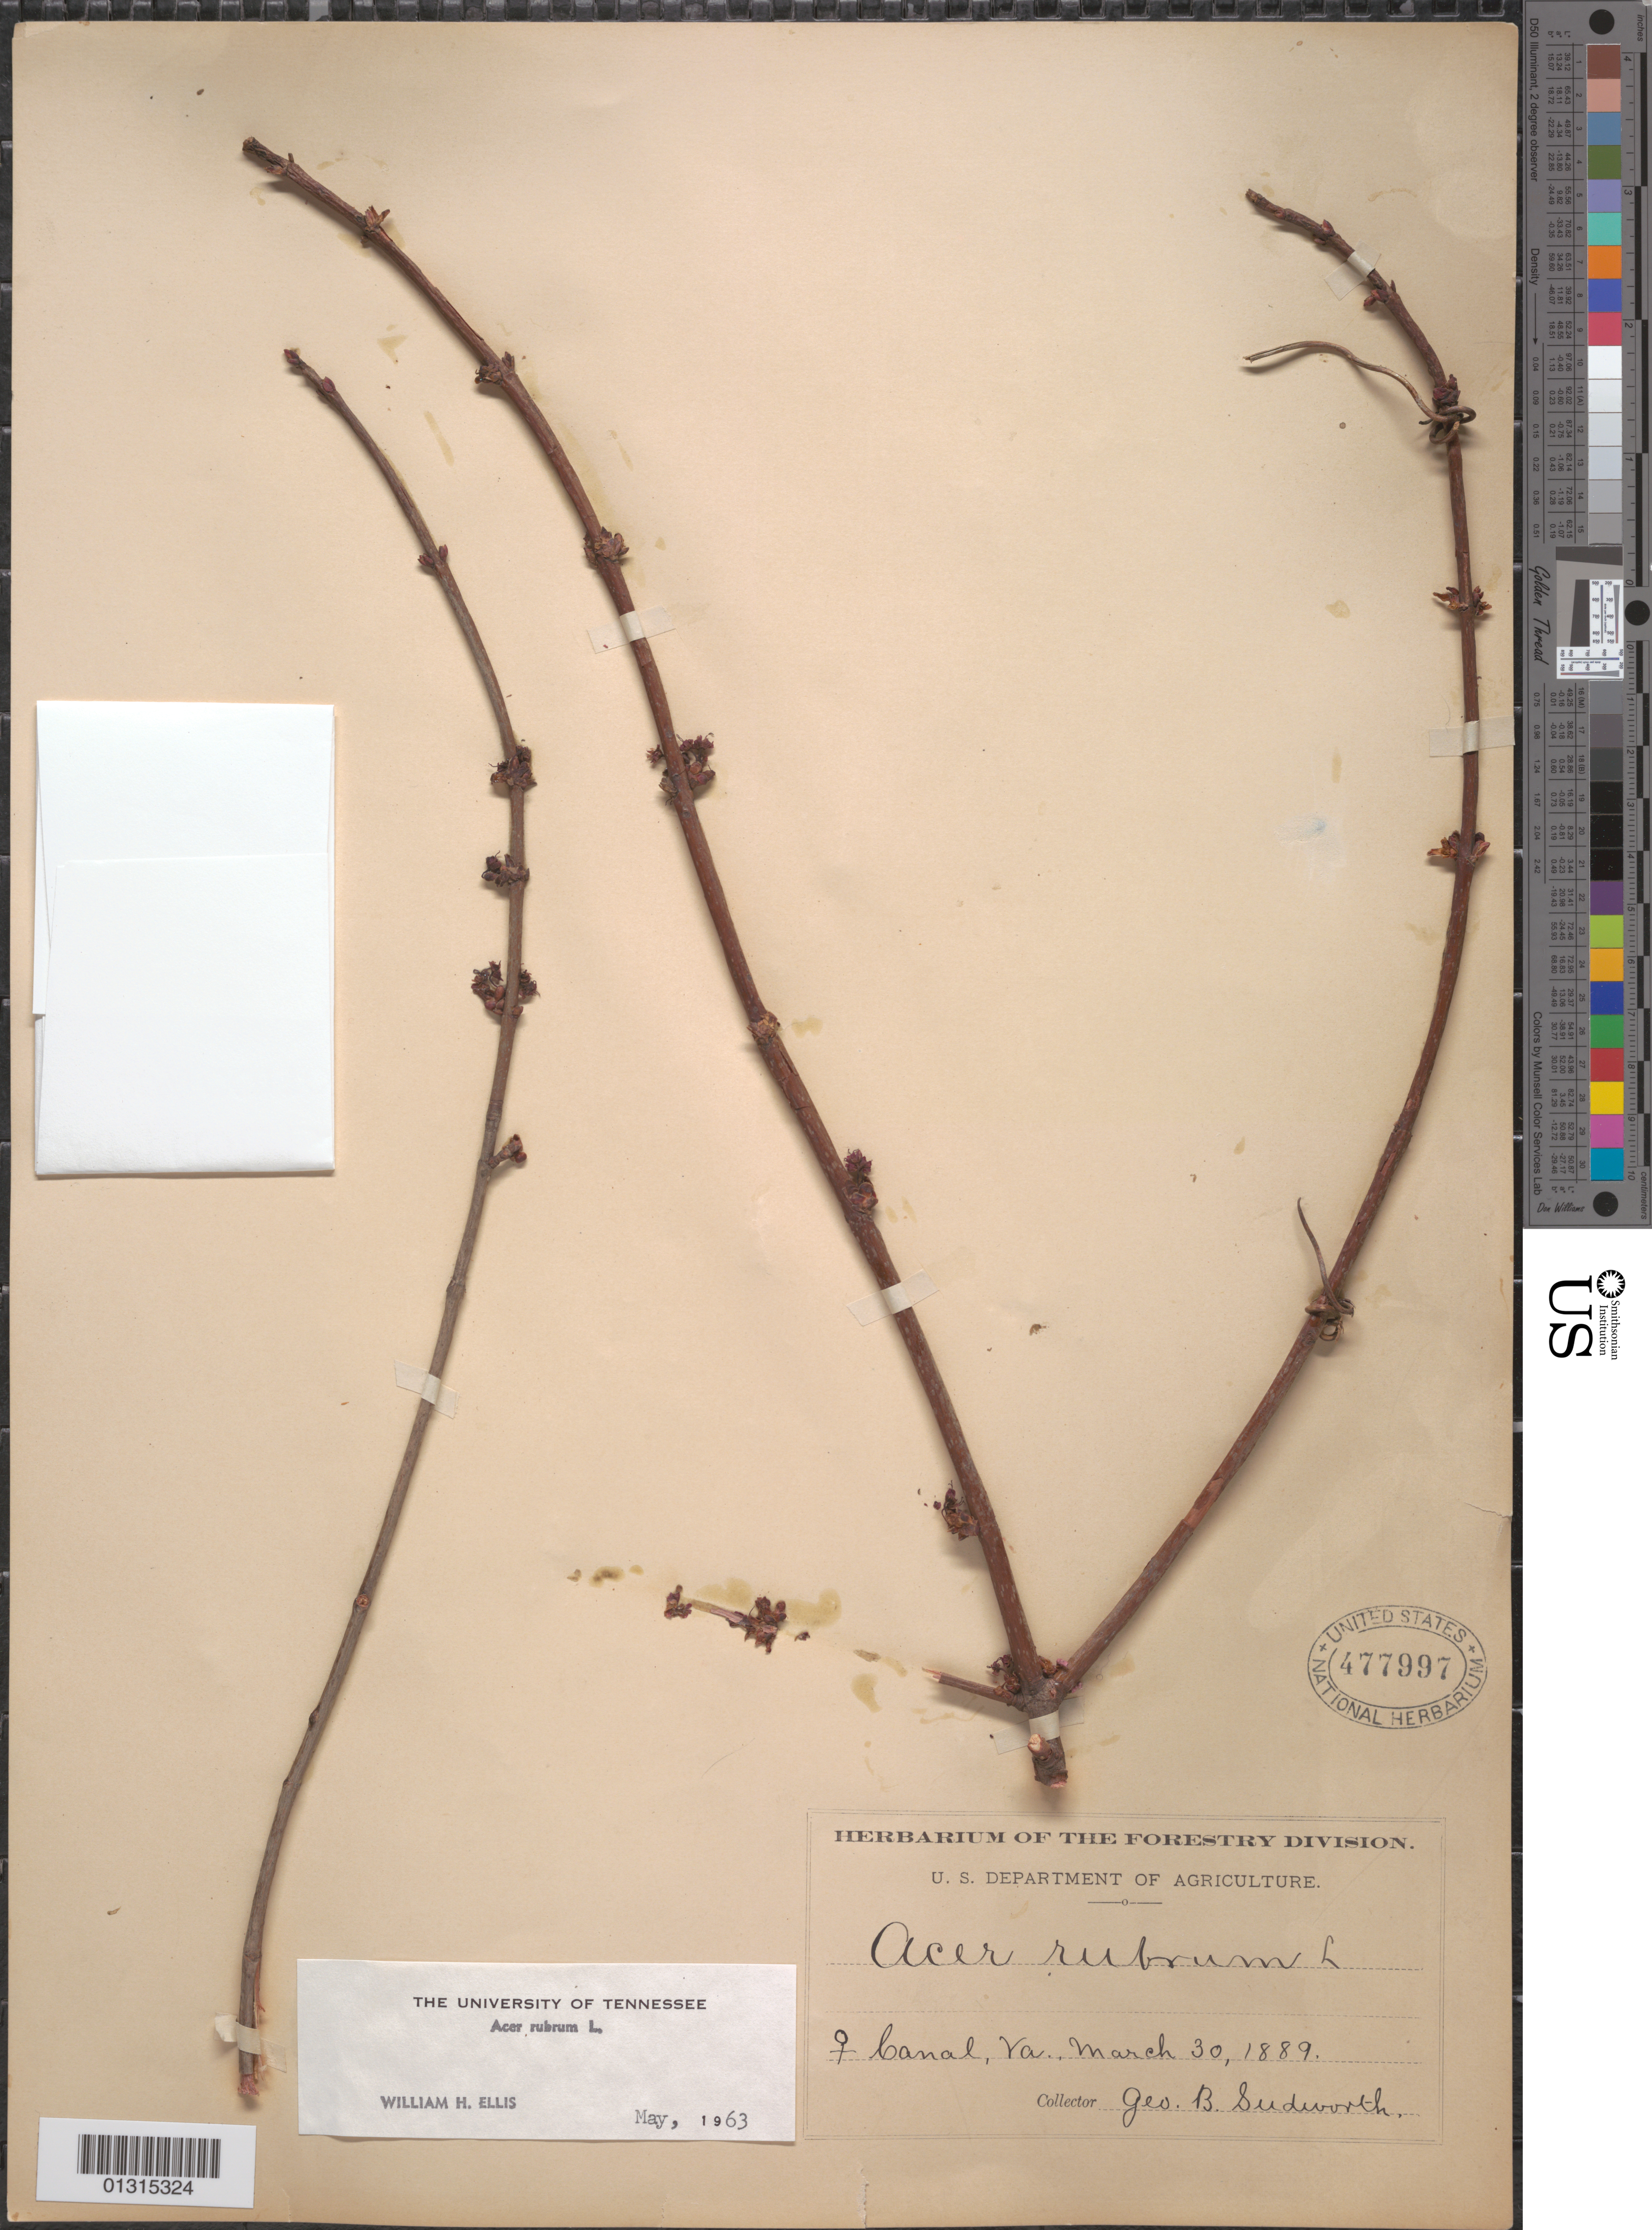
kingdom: Plantae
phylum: Tracheophyta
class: Magnoliopsida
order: Sapindales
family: Sapindaceae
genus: Acer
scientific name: Acer rubrum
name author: L.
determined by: Ellis, W. H.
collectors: G. B. Sudworth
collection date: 1889-03-30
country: United States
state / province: Virginia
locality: Canal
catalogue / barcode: US 477997